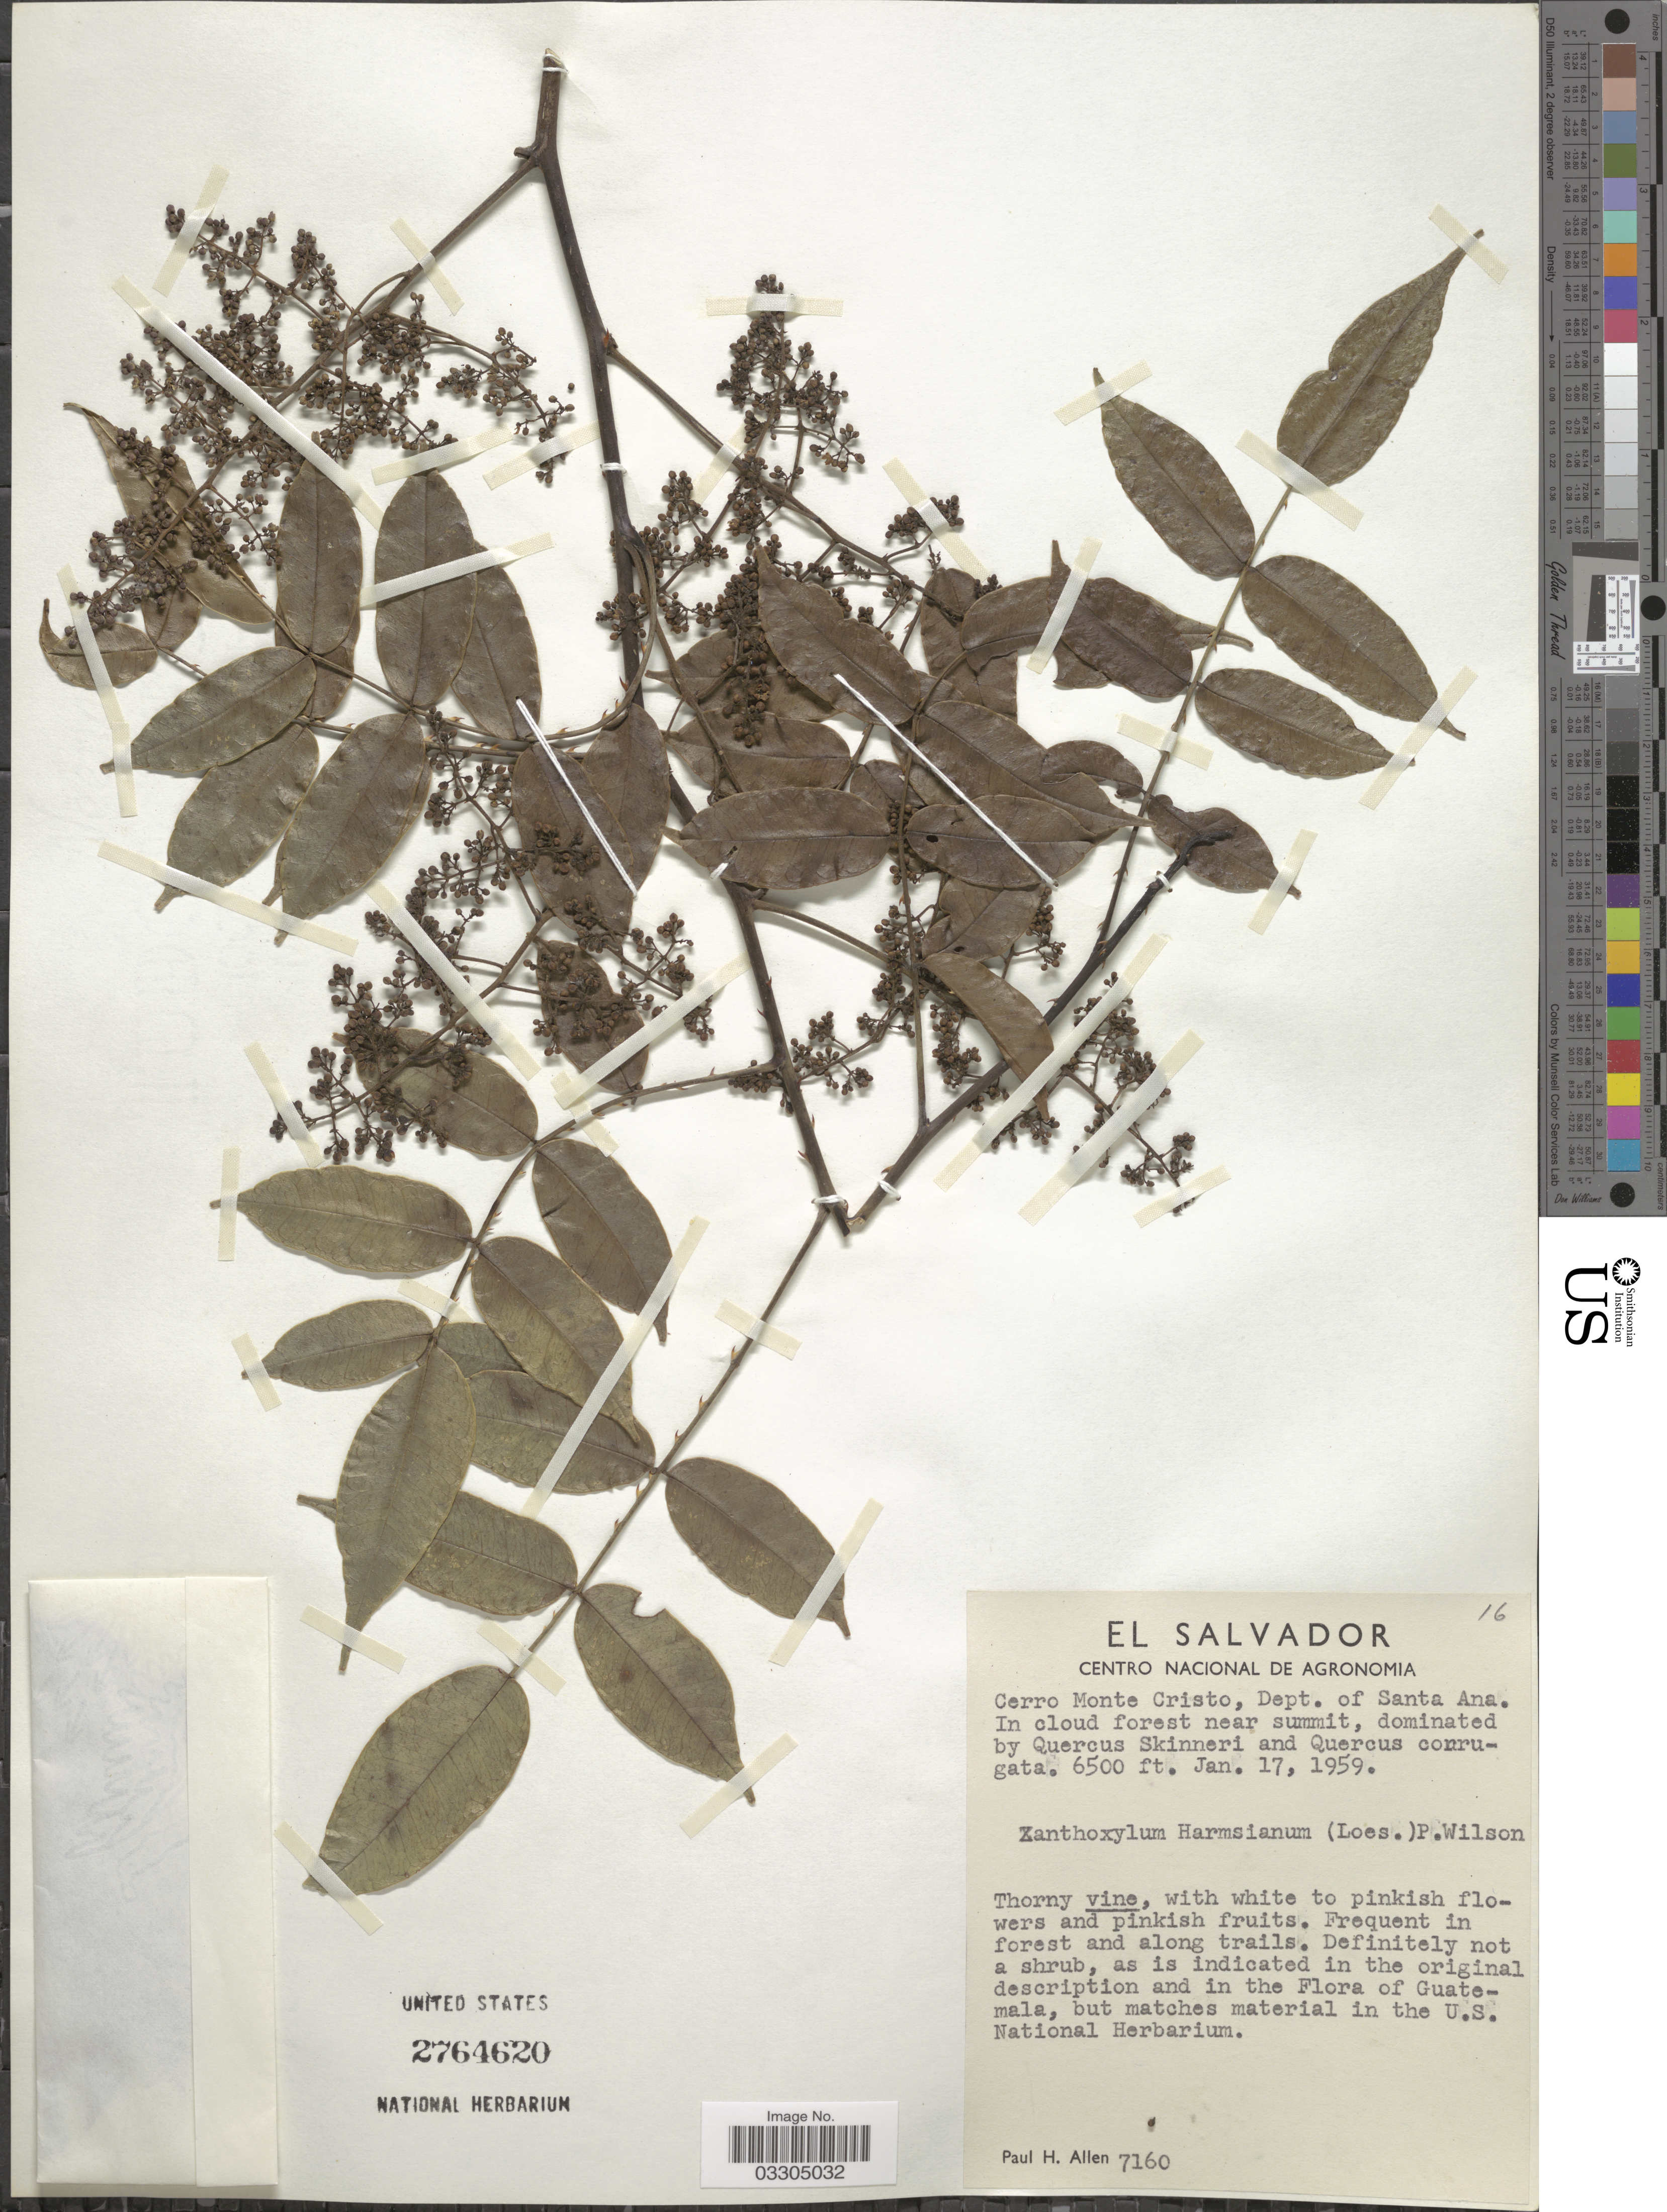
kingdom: Plantae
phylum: Tracheophyta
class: Magnoliopsida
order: Sapindales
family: Rutaceae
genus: Zanthoxylum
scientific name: Zanthoxylum harmsianum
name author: (Loes.) P. Wilson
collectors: P. H. Allen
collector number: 7160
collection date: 1959-01-17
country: El Salvador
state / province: Santa Ana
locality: Cerro Monte Cristo, Dept. of Santa Ana. In cloud forest near summit.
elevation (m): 1981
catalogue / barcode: US 2764620